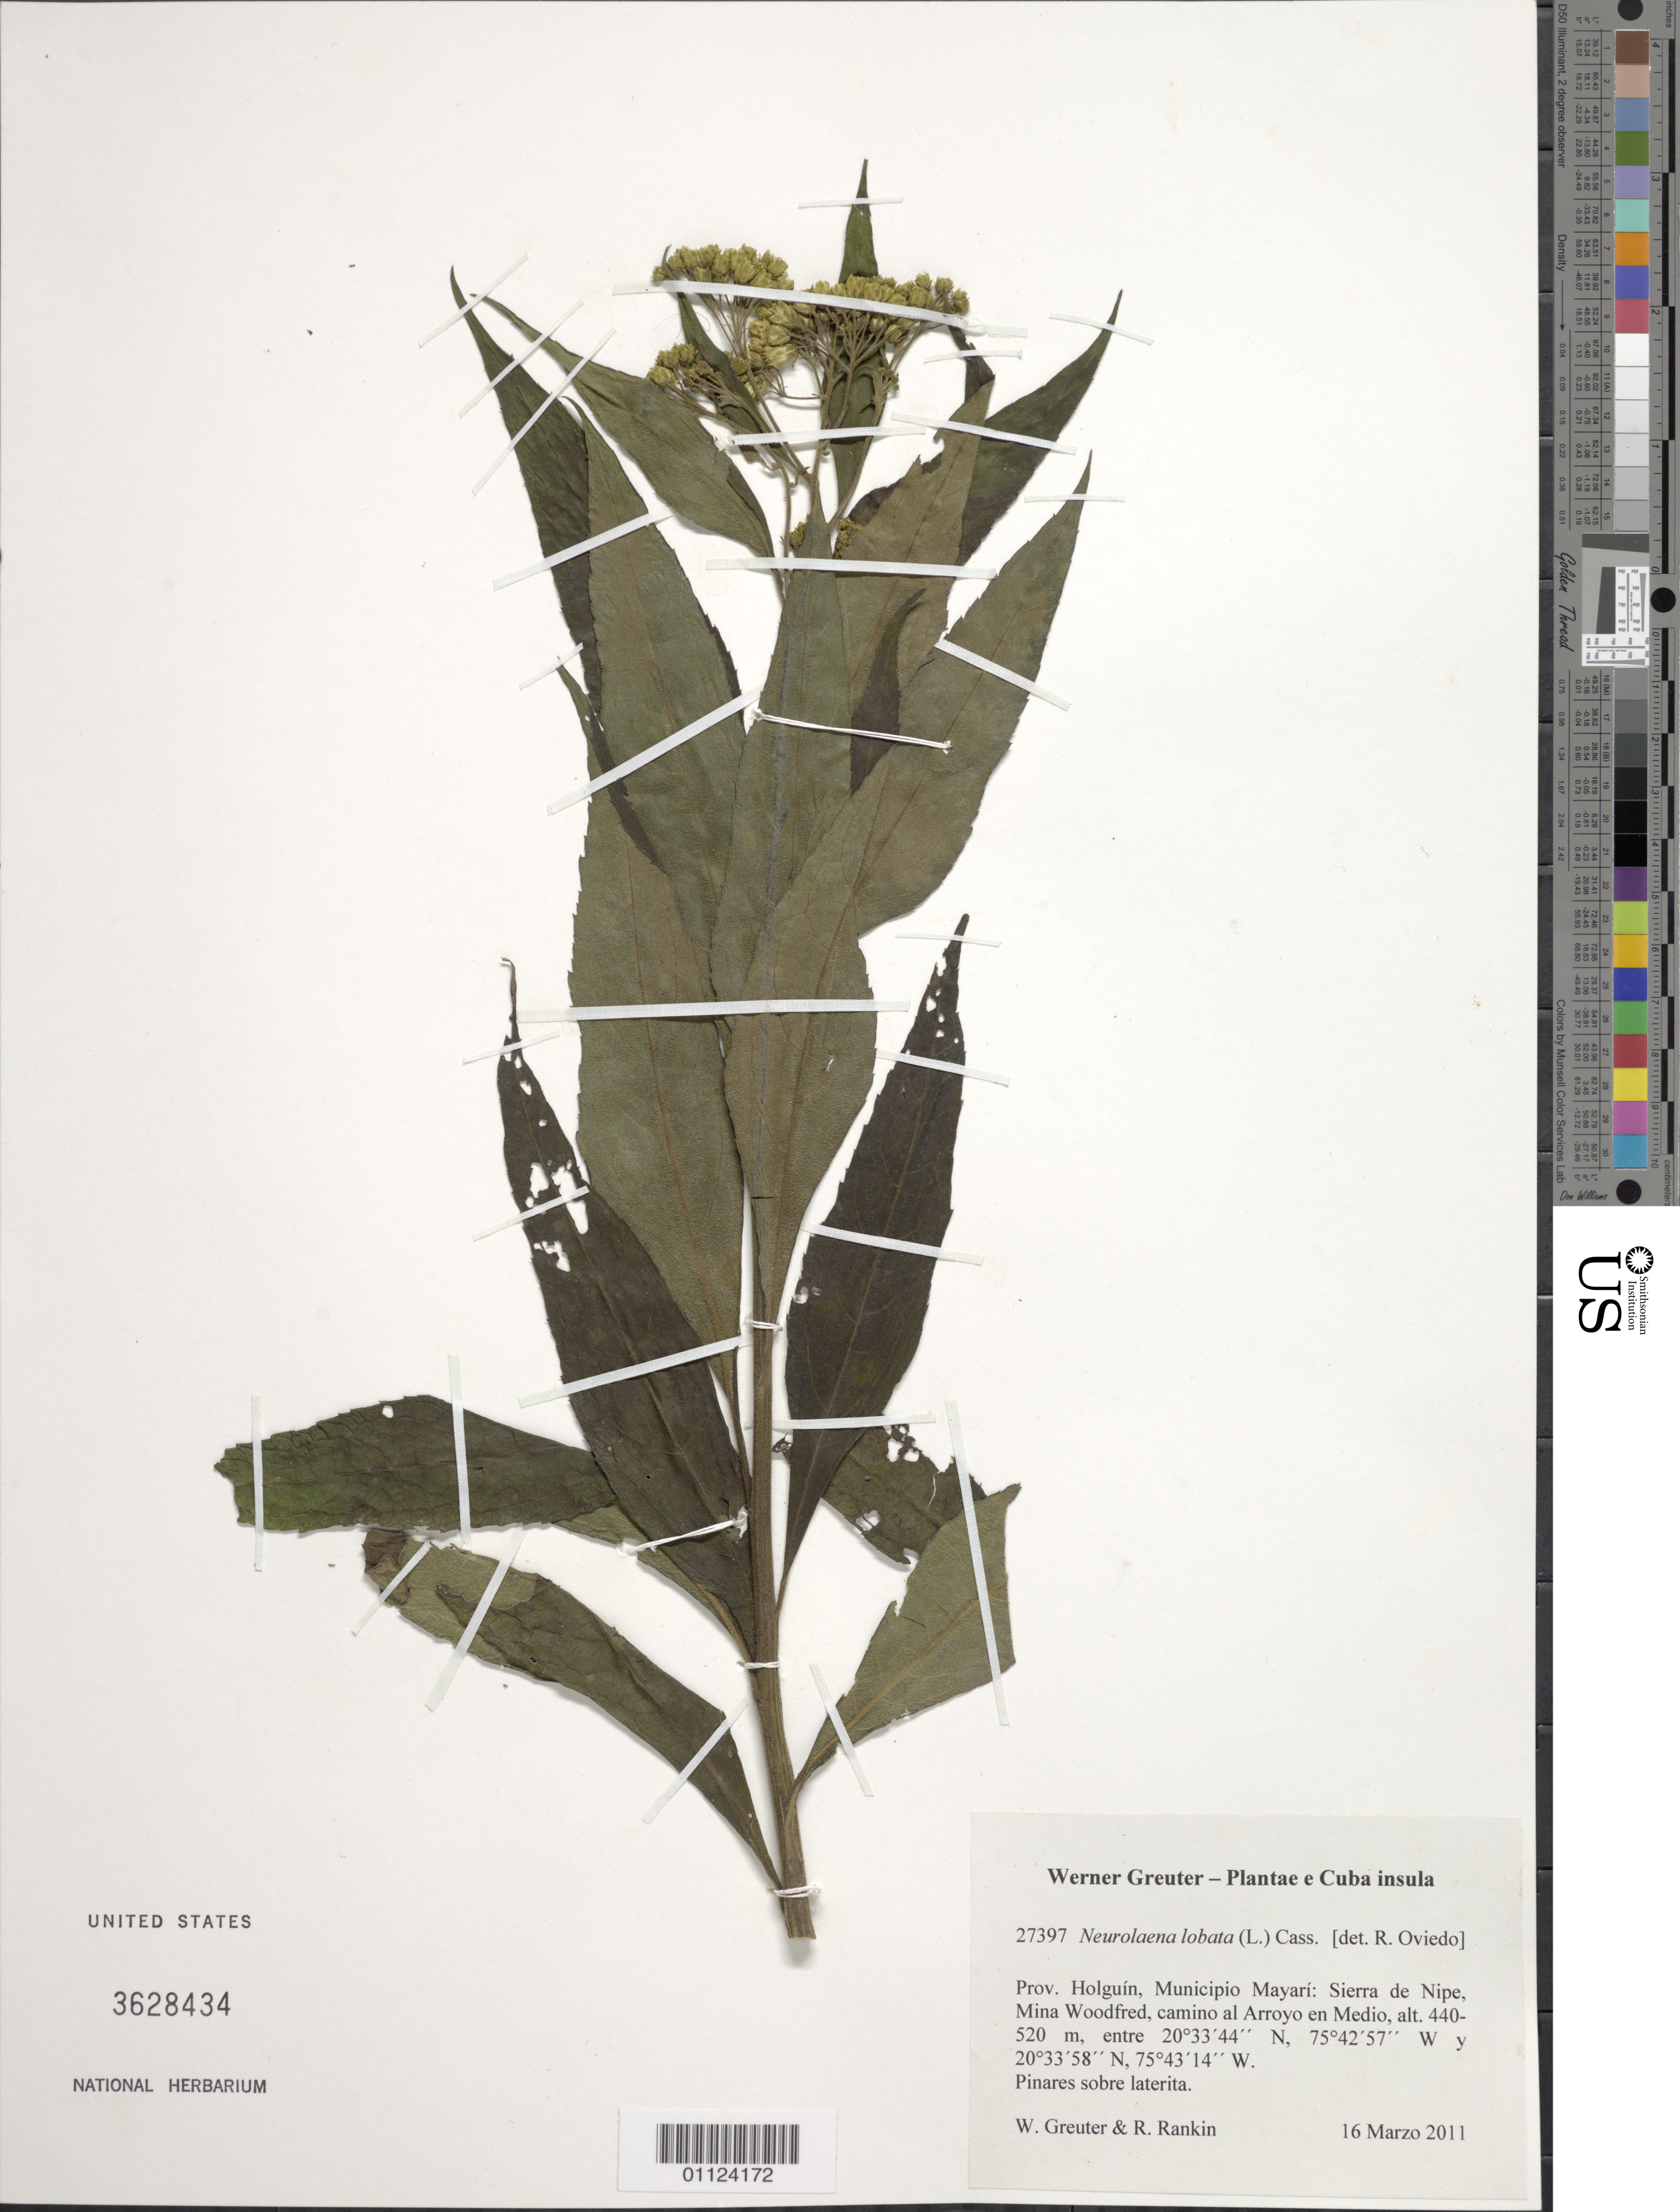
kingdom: Plantae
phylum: Tracheophyta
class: Magnoliopsida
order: Asterales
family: Asteraceae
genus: Neurolaena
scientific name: Neurolaena lobata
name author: (L.) R. Br. ex Cass.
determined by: Oviedo, R.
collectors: W. Greuter & R. Rankin Rodriguez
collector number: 27397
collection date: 2011-03-16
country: Cuba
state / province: Holguín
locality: Municipio Mayarí: Sierra de Nipe, Mina Woodfred, camino al Arroyo en Medio.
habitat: Pinares sobre laterita.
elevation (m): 440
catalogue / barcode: US 3628434